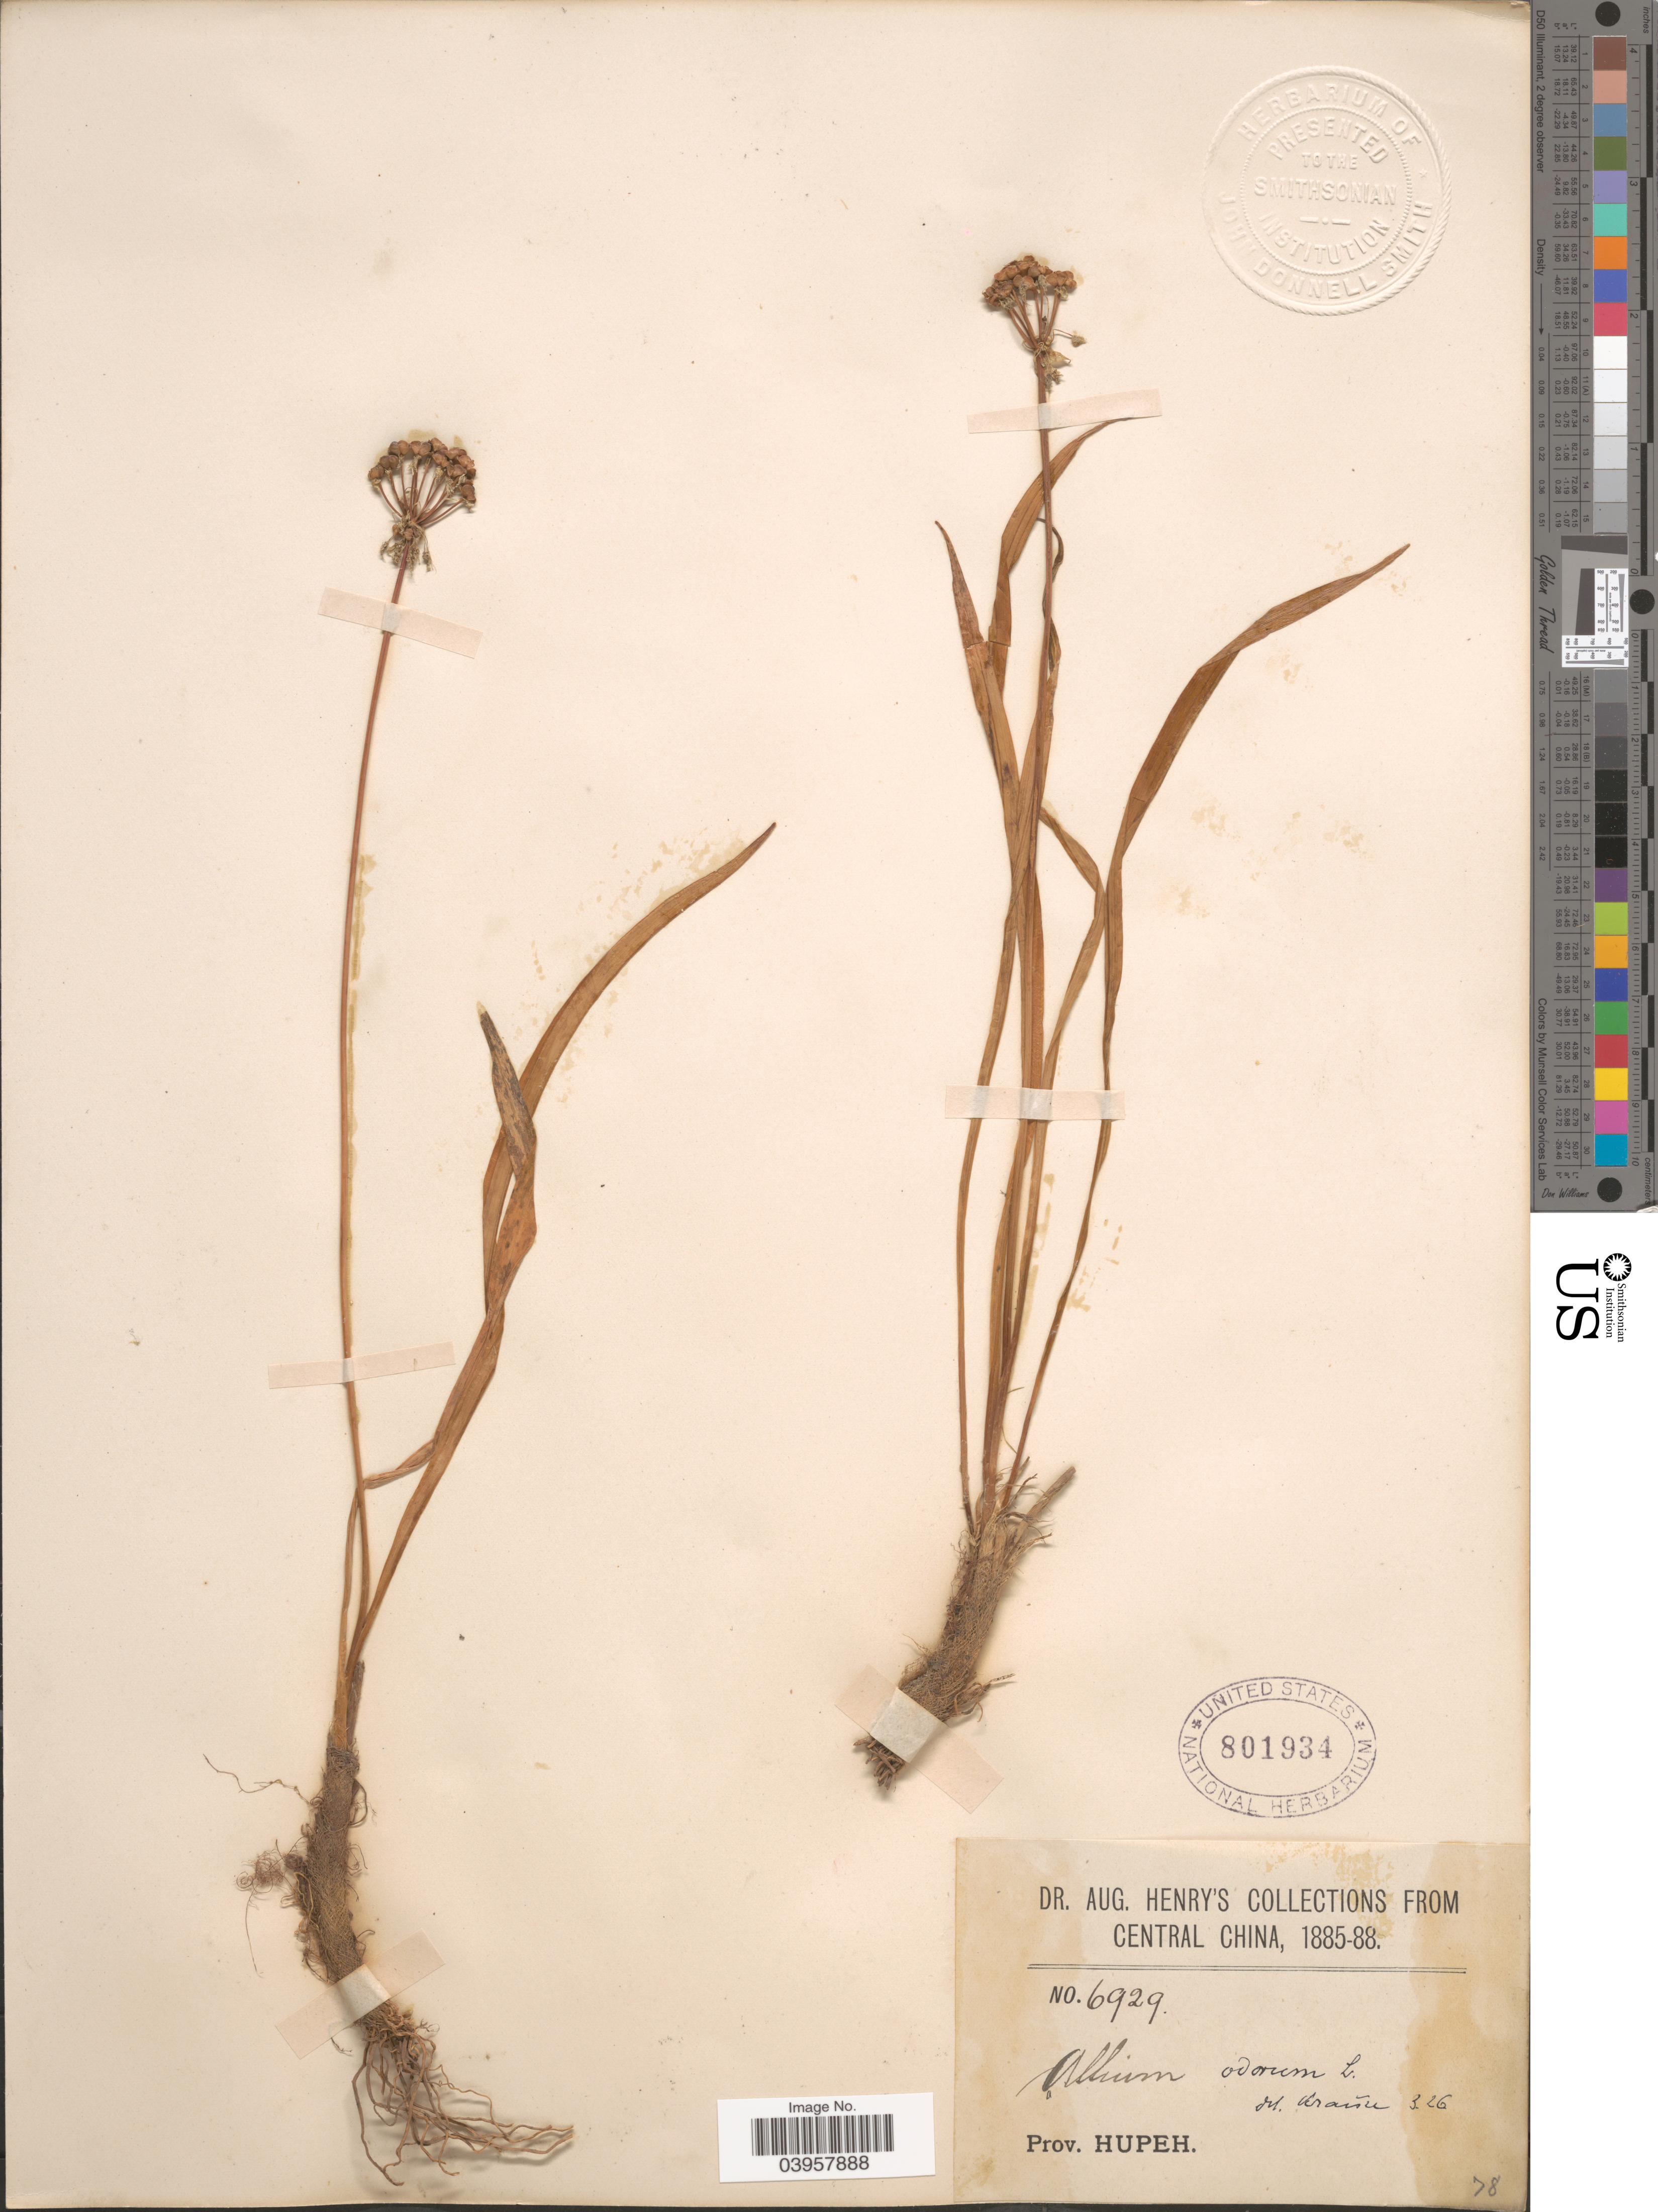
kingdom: Plantae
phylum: Tracheophyta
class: Liliopsida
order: Asparagales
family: Amaryllidaceae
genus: Allium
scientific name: Allium ramosum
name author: L.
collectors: A. Henry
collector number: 6929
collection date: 1885/1888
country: China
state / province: Hubei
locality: Central China. Prov. Hupeh.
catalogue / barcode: US 801934